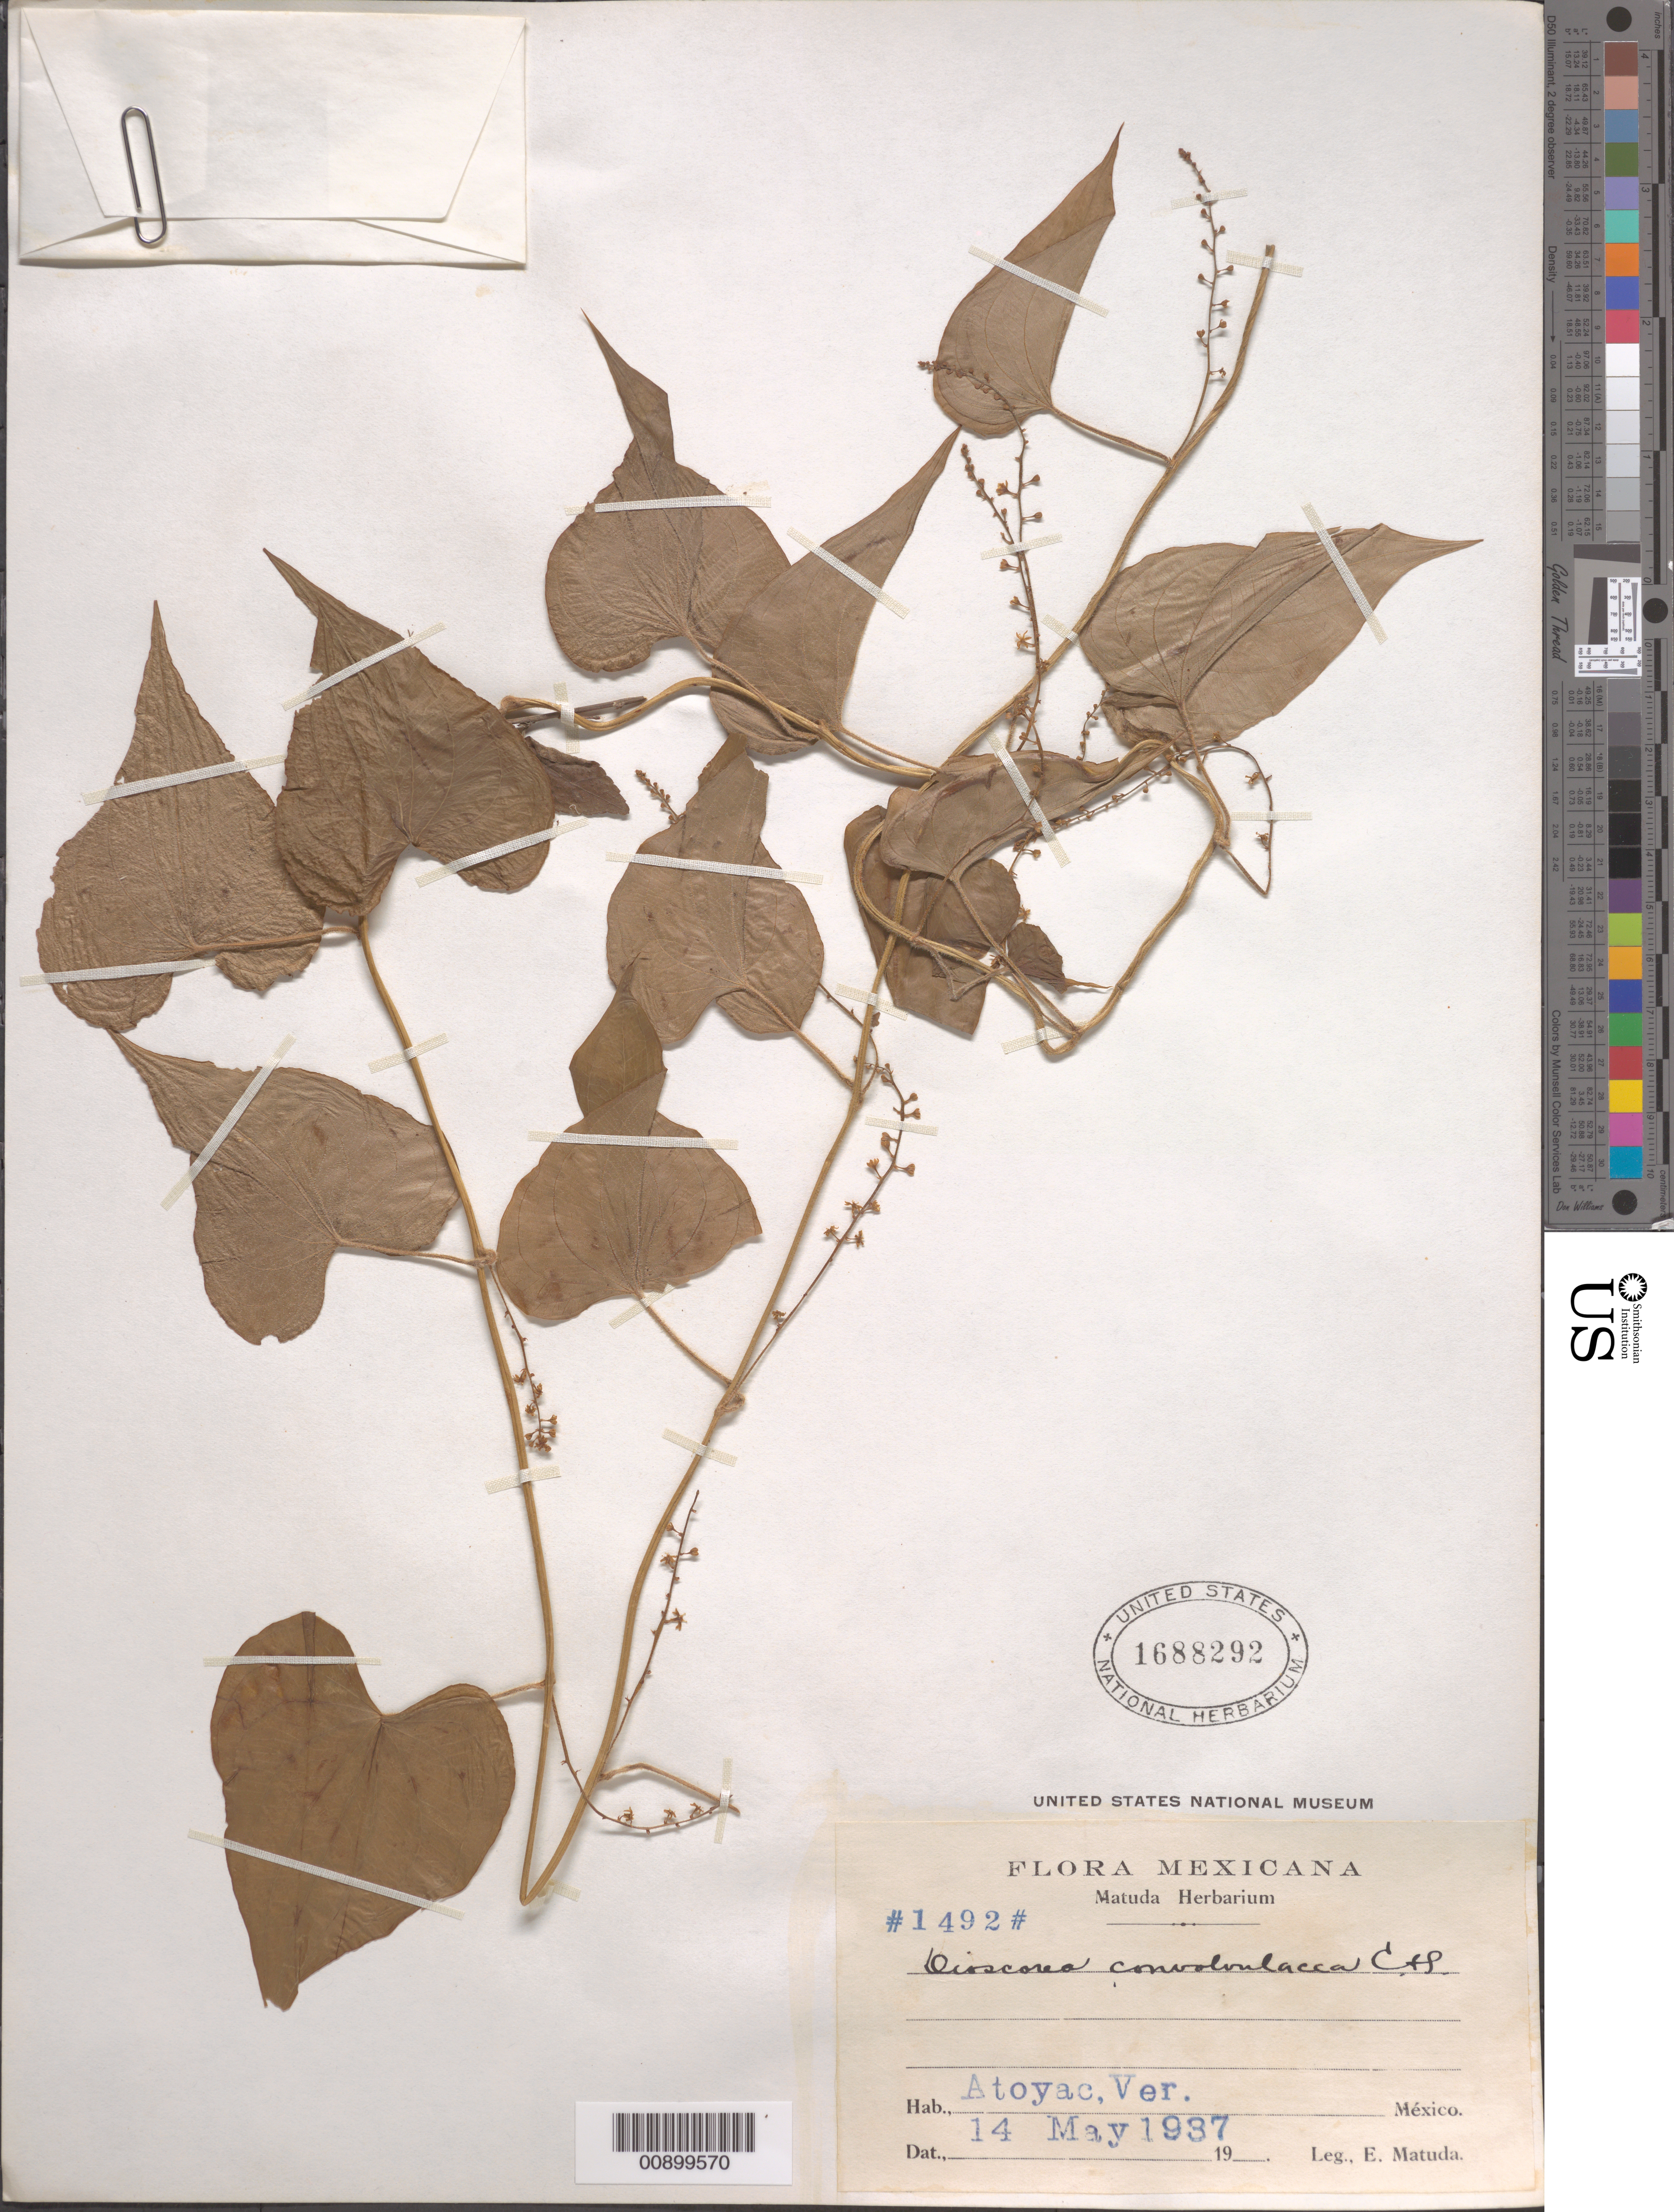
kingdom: Plantae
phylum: Tracheophyta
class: Liliopsida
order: Dioscoreales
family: Dioscoreaceae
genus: Dioscorea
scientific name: Dioscorea convolvulacea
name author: Schltdl. & Cham.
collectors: E. Matuda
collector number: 1492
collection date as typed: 14 May 1937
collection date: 1937-05-14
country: Mexico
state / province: Veracruz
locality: Atoyac, Veracruz.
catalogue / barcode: US 1688292